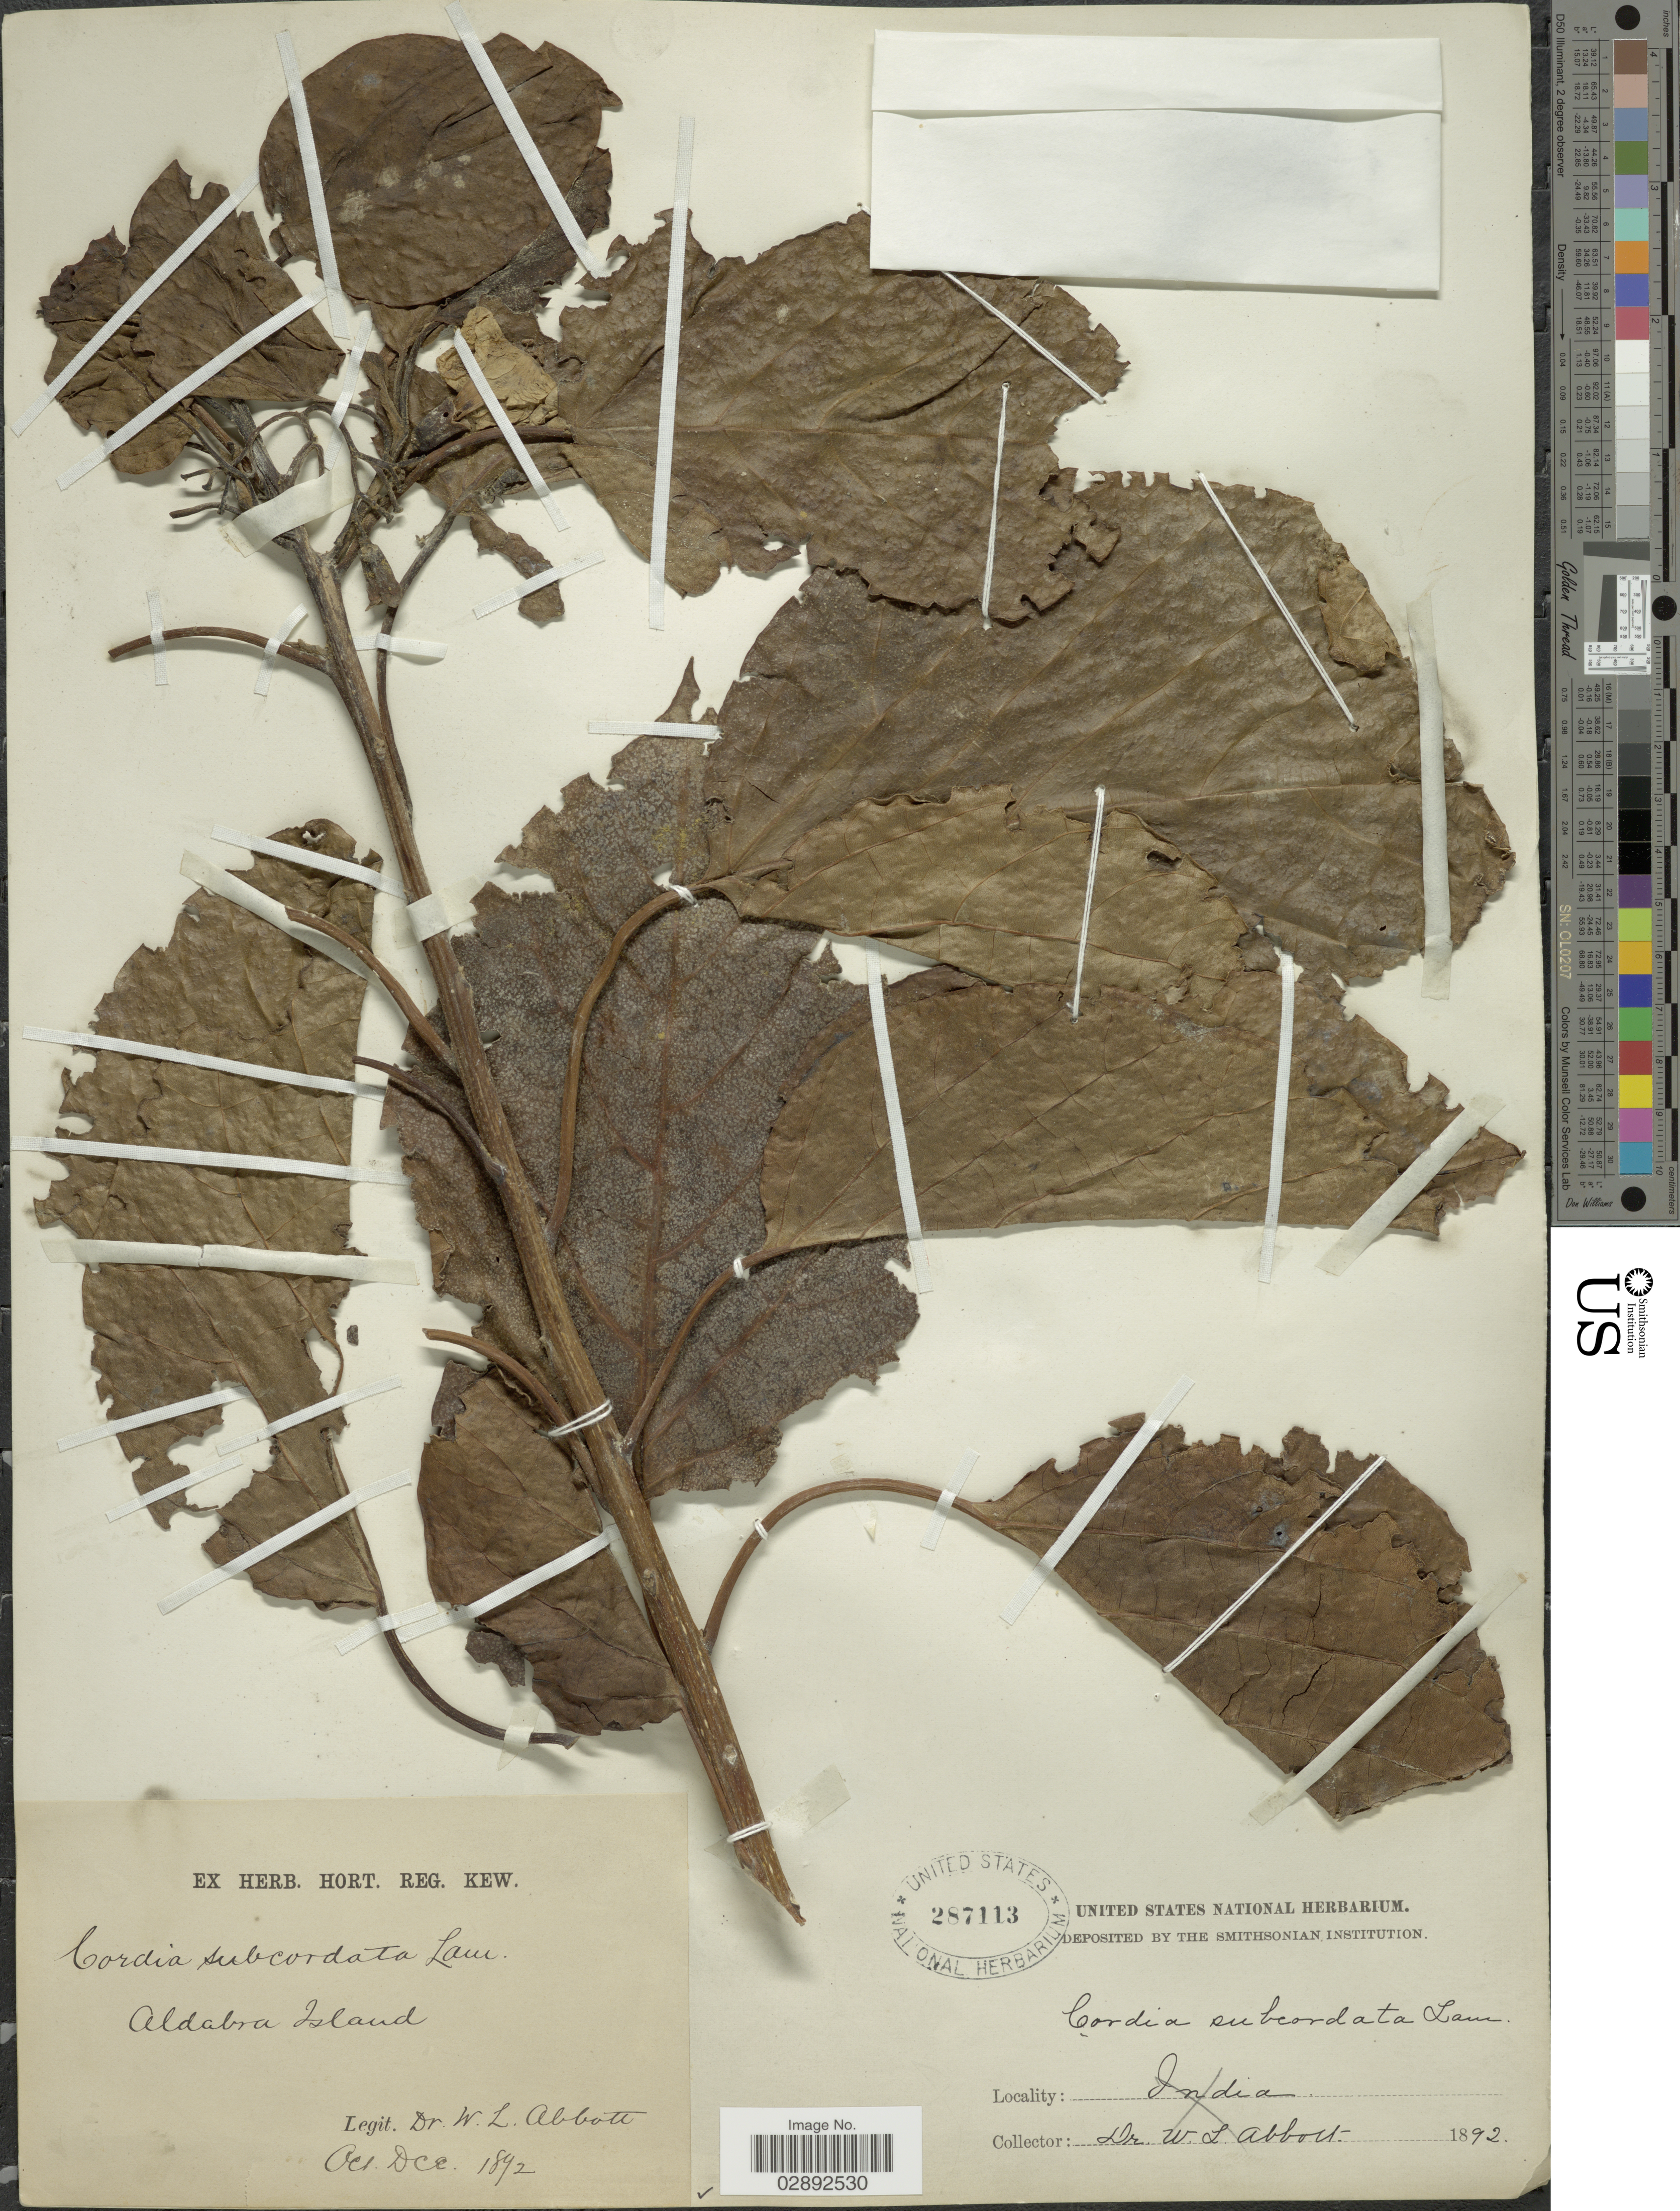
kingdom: Plantae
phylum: Tracheophyta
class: Magnoliopsida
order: Boraginales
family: Cordiaceae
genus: Cordia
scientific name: Cordia subcordata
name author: Lam.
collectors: W. L. Abbott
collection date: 1892-10/1892-12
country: Seychelles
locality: Aldabra Island.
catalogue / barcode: US 287113